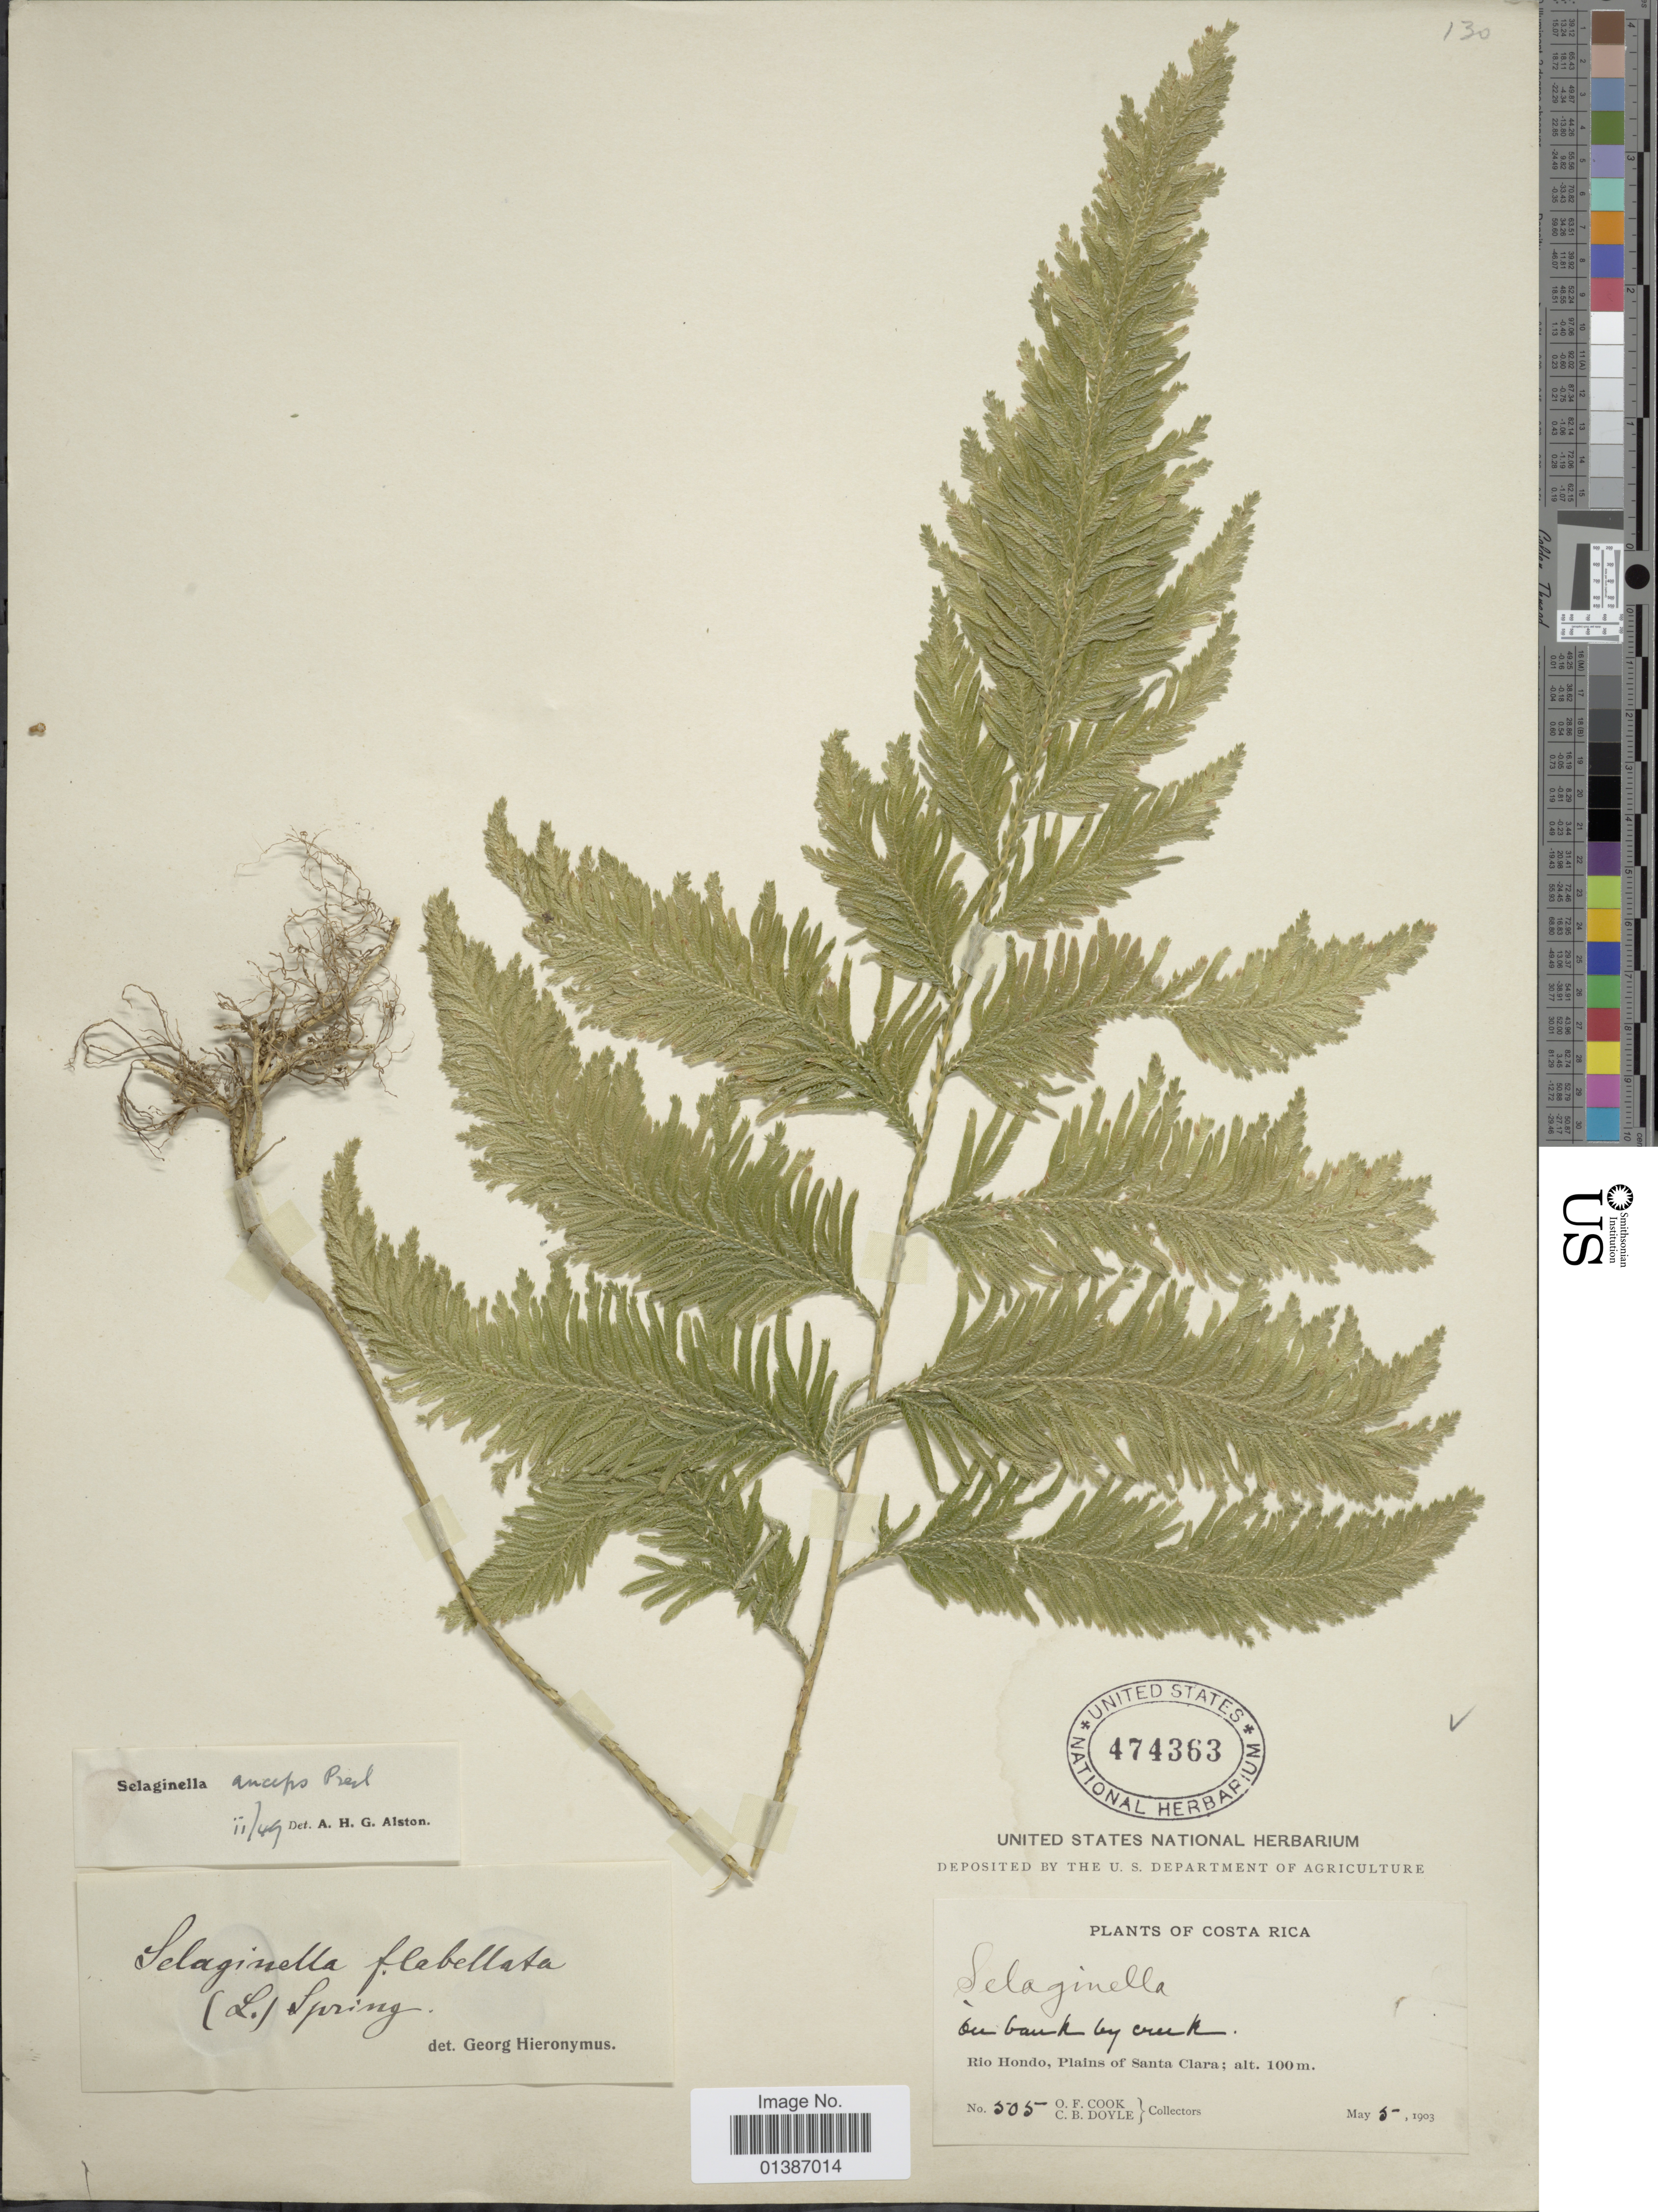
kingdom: Plantae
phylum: Tracheophyta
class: Lycopodiopsida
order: Selaginellales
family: Selaginellaceae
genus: Selaginella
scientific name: Selaginella anceps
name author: (C. Presl)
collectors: O. F. Cook & C. Doyle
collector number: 505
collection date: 1903-05-05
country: Costa Rica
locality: Rio Hondo, Plains of Santa Clara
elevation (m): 100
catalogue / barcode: US 474363